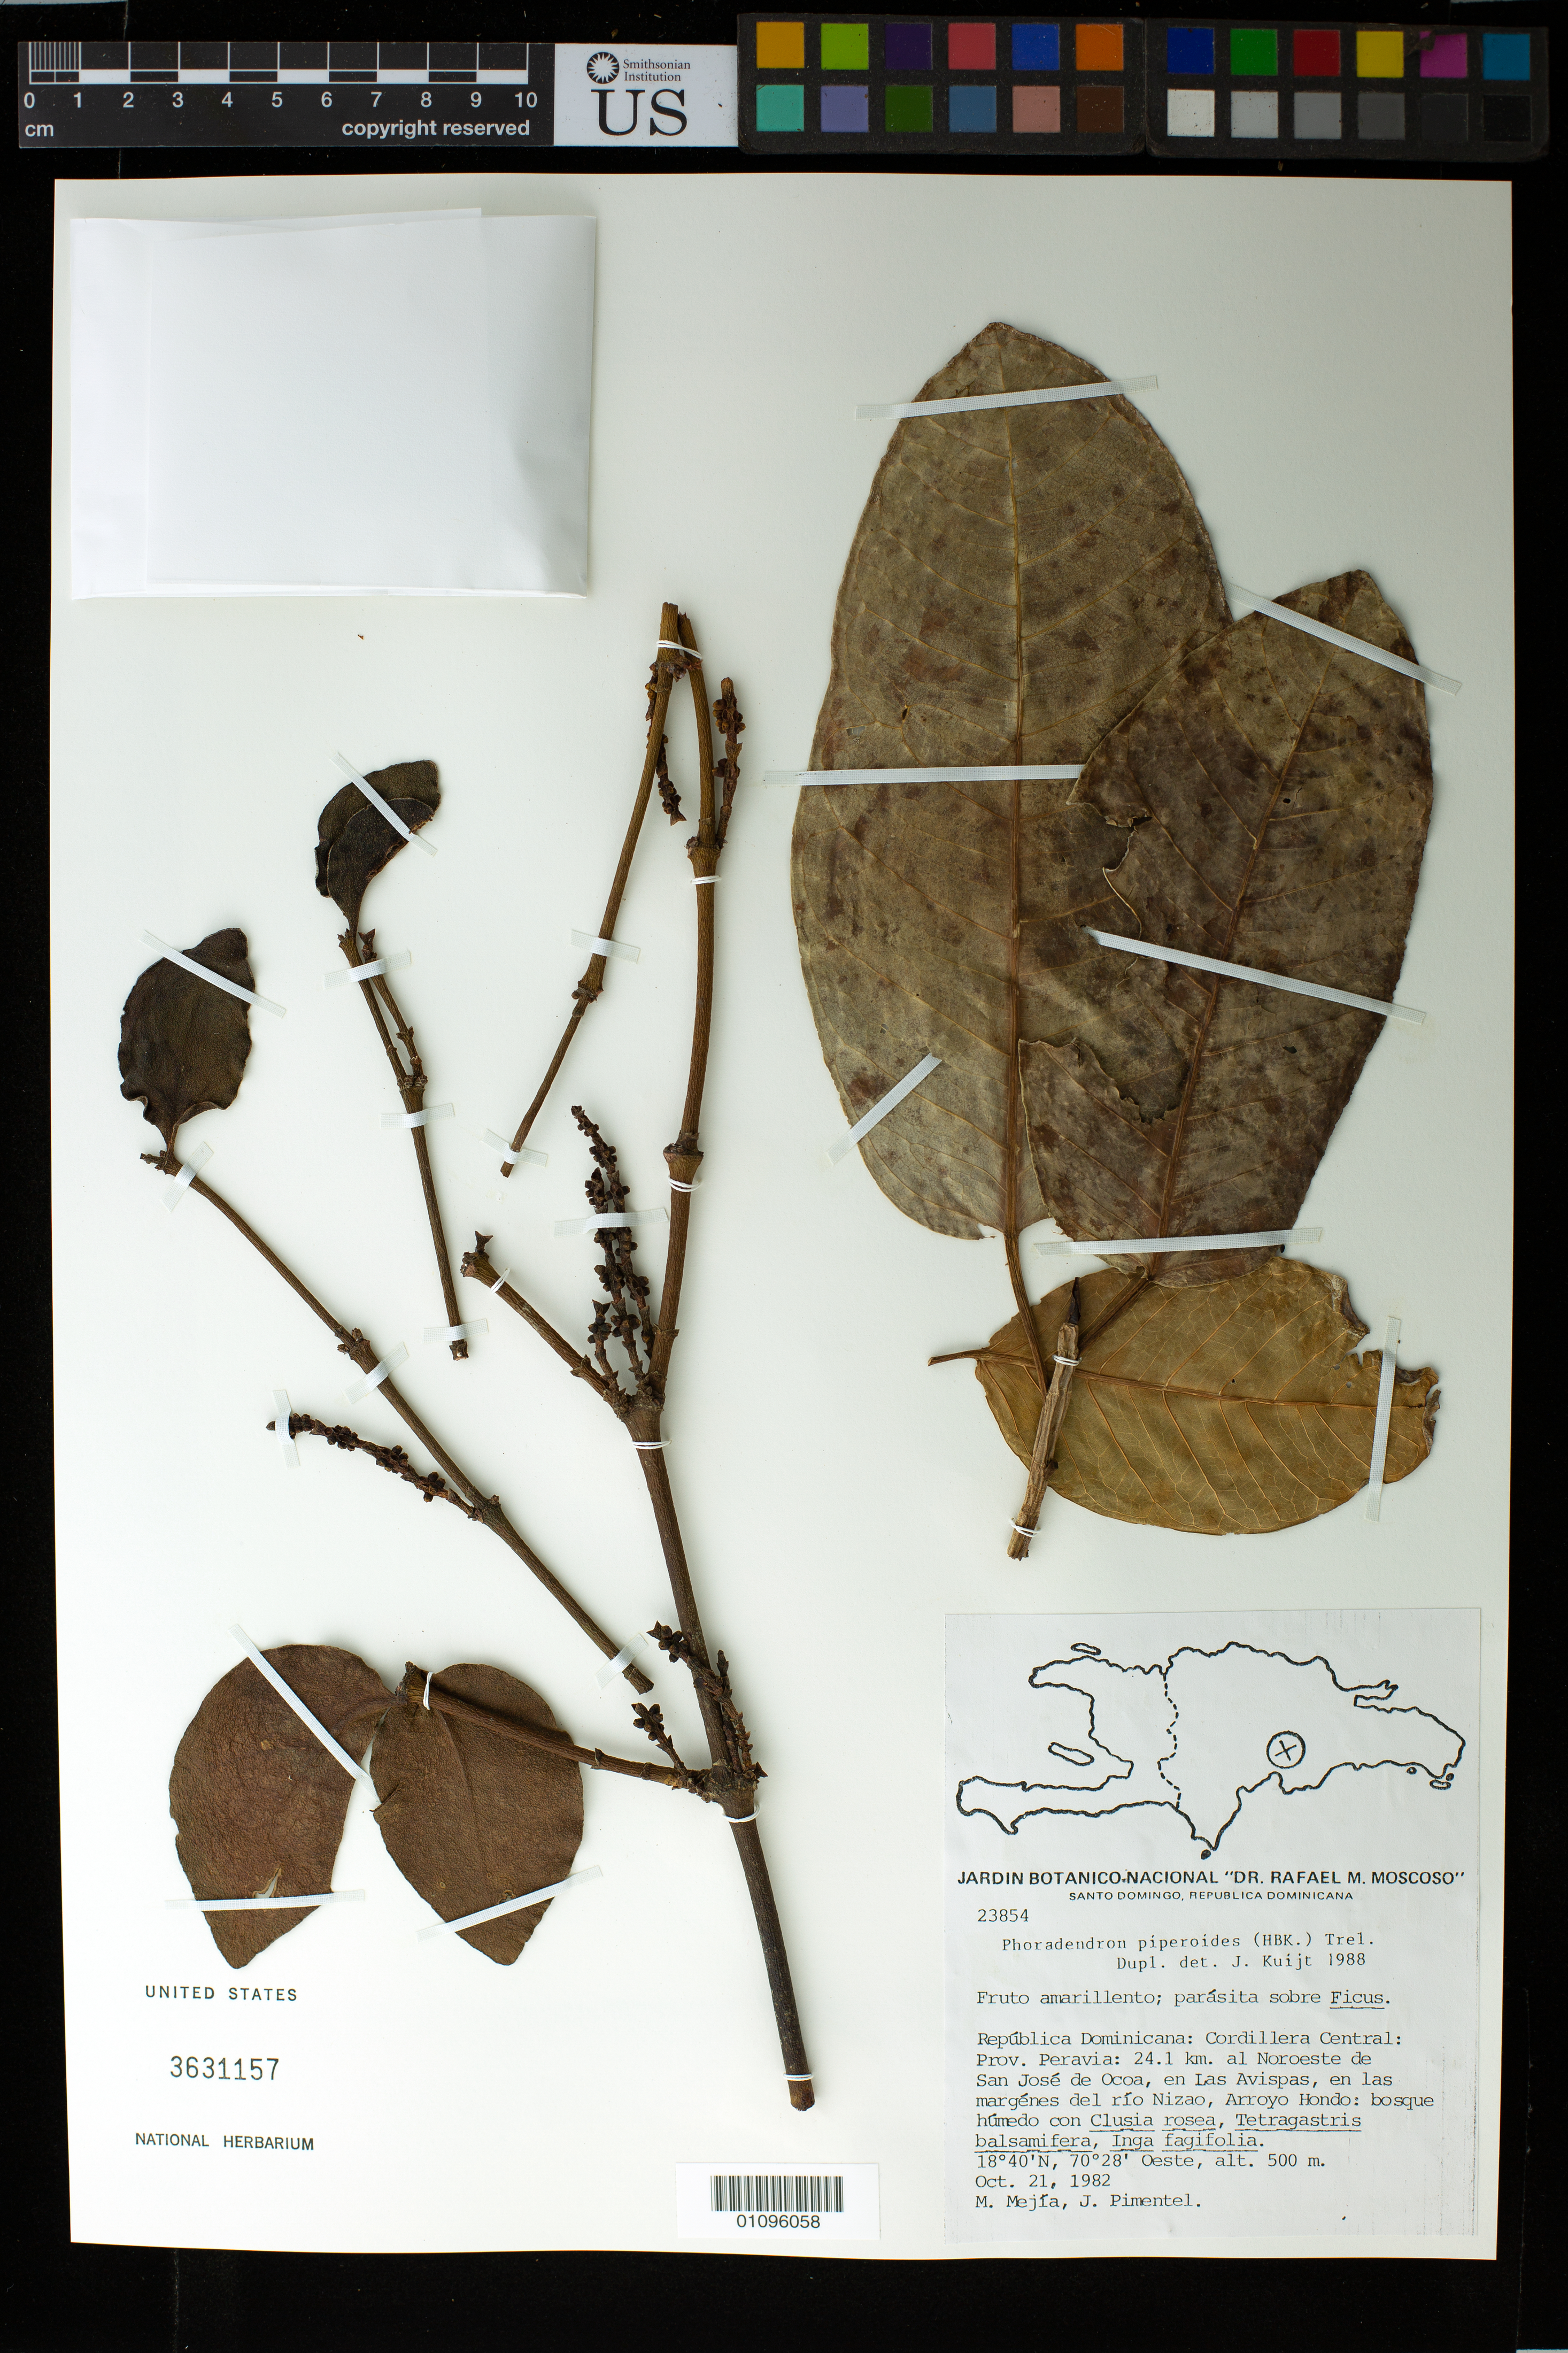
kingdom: Plantae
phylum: Tracheophyta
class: Magnoliopsida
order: Santalales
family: Viscaceae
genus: Phoradendron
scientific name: Phoradendron piperoides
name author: (Kunth) Trel.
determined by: Kuijt, Job, (CANADA)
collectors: M. Mejia & J. Pimentel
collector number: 23854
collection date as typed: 21 Oct 1982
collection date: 1982-10-21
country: Dominican Republic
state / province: Peravia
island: Hispaniola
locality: Cordillera Central; 24.1 km al noroeste de San José de Ocoa, en Las Avispas, en las margénes del río Nizao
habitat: Bosque húmedo con Clusia rosea, Tetragastris balsamifera, Inga fagifolia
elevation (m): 500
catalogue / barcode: US 3631157